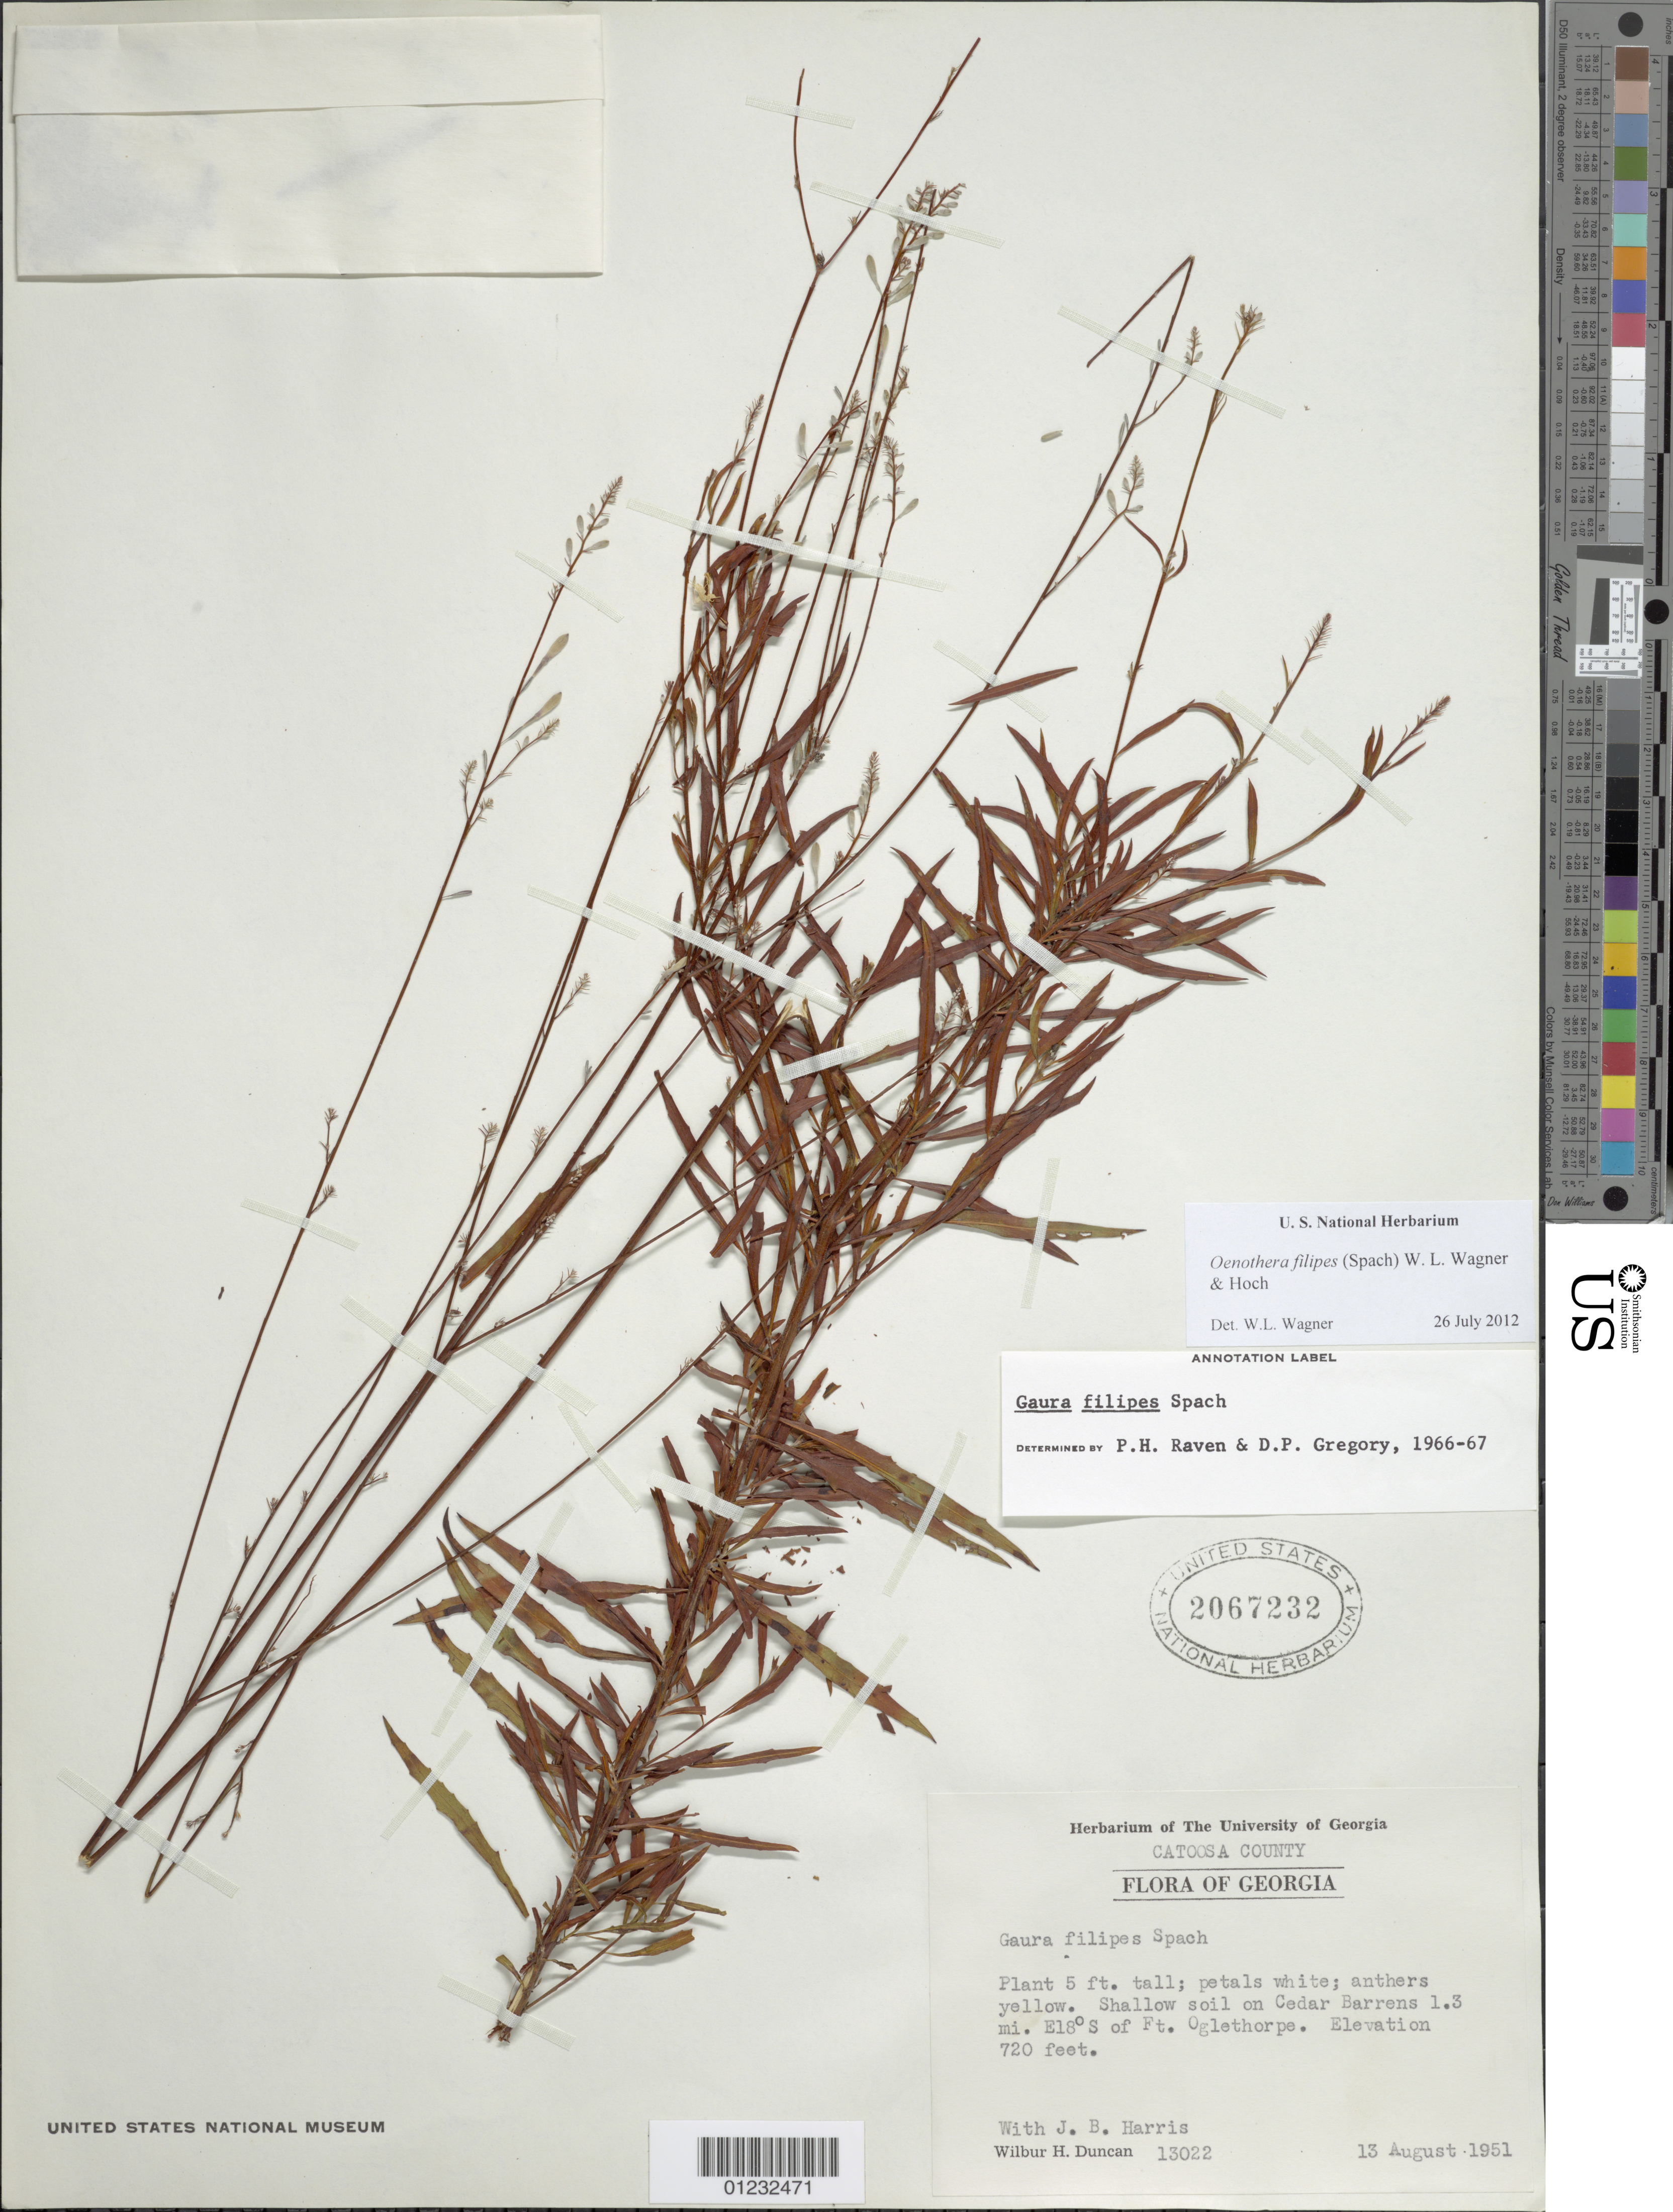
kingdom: Plantae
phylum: Tracheophyta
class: Magnoliopsida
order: Myrtales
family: Onagraceae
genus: Oenothera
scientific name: Oenothera filipes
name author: (Spach) W.L. Wagner & Hoch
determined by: Wagner, W. L., (BOT), Smithsonian Institution - National Museum of Natural History (UNITED STATES)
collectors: W. H. Duncan & J. B. Harris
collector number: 13022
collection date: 1951-08-13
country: United States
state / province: Georgia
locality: On Cedar Barrens 1.3 mi. El8 dgree S of Ft. Oglethorpe.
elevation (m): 219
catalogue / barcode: US 2067232